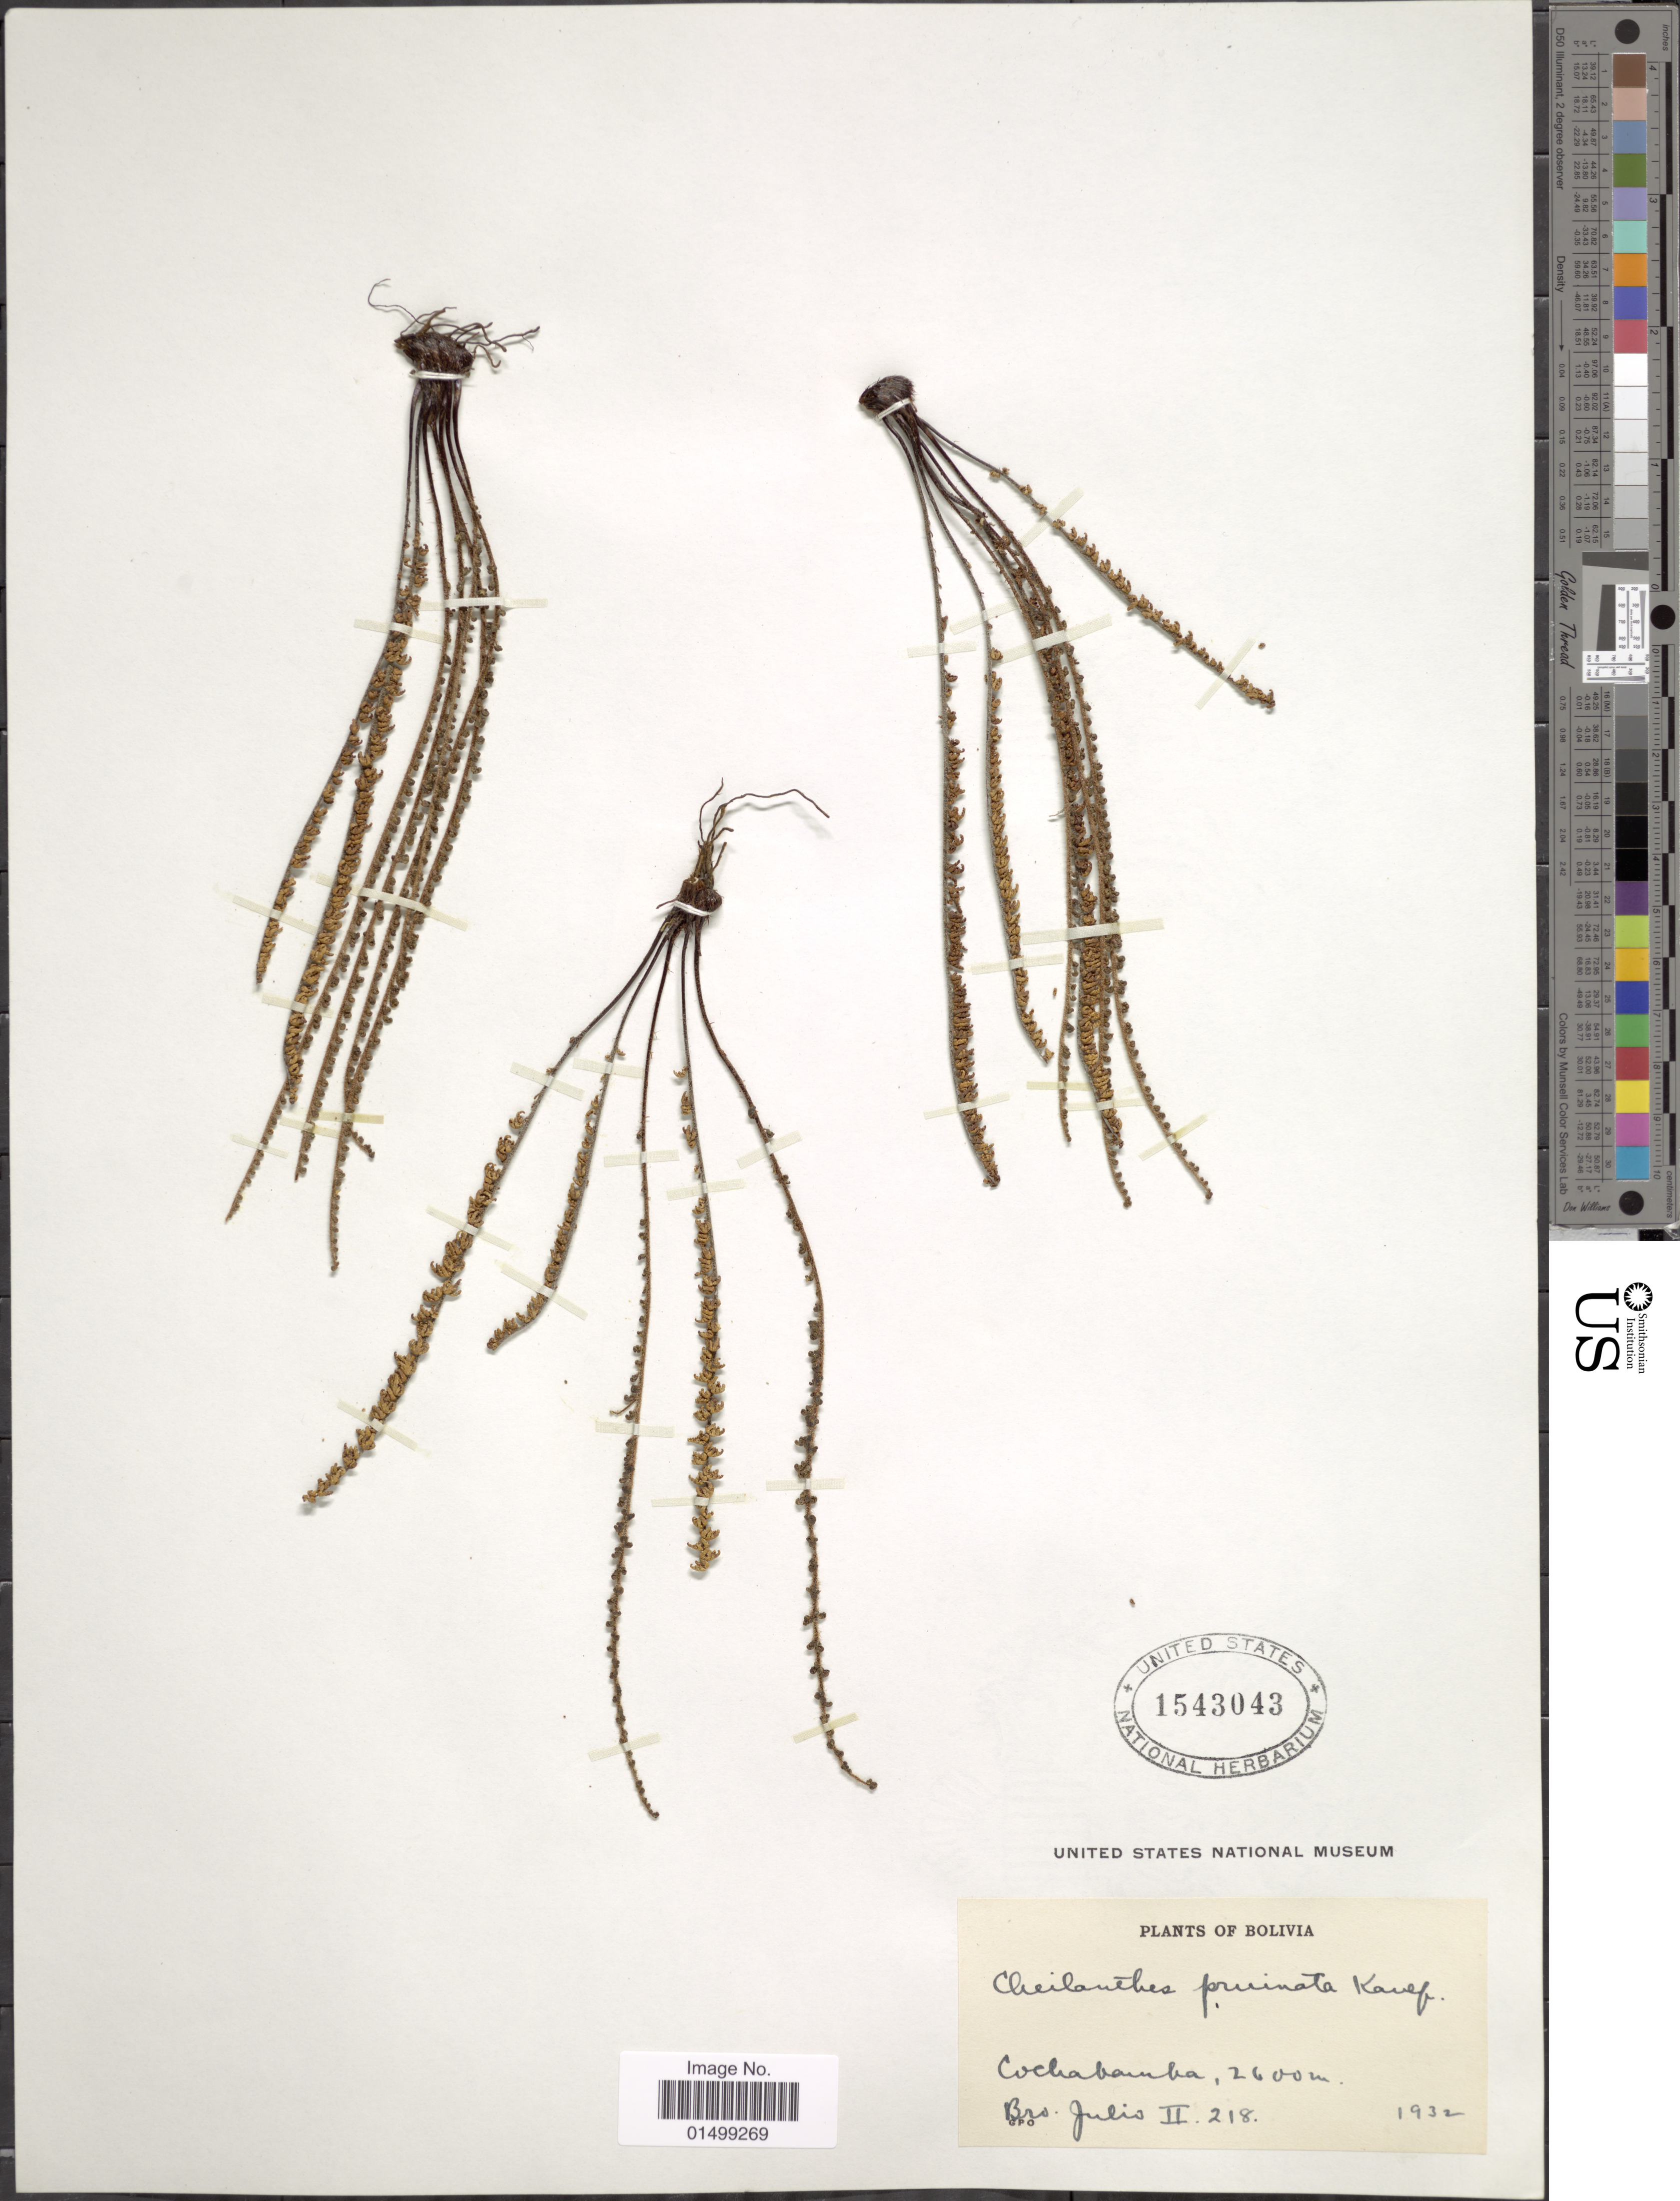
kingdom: Plantae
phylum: Tracheophyta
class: Polypodiopsida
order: Polypodiales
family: Pteridaceae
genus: Cheilanthes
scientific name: Cheilanthes pruinata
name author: Kaulf.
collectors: Bro. Julio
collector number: II 218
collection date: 1932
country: Bolivia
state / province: Cochabamba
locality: Bolivia Cochabamba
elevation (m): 2600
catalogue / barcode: US 1543043